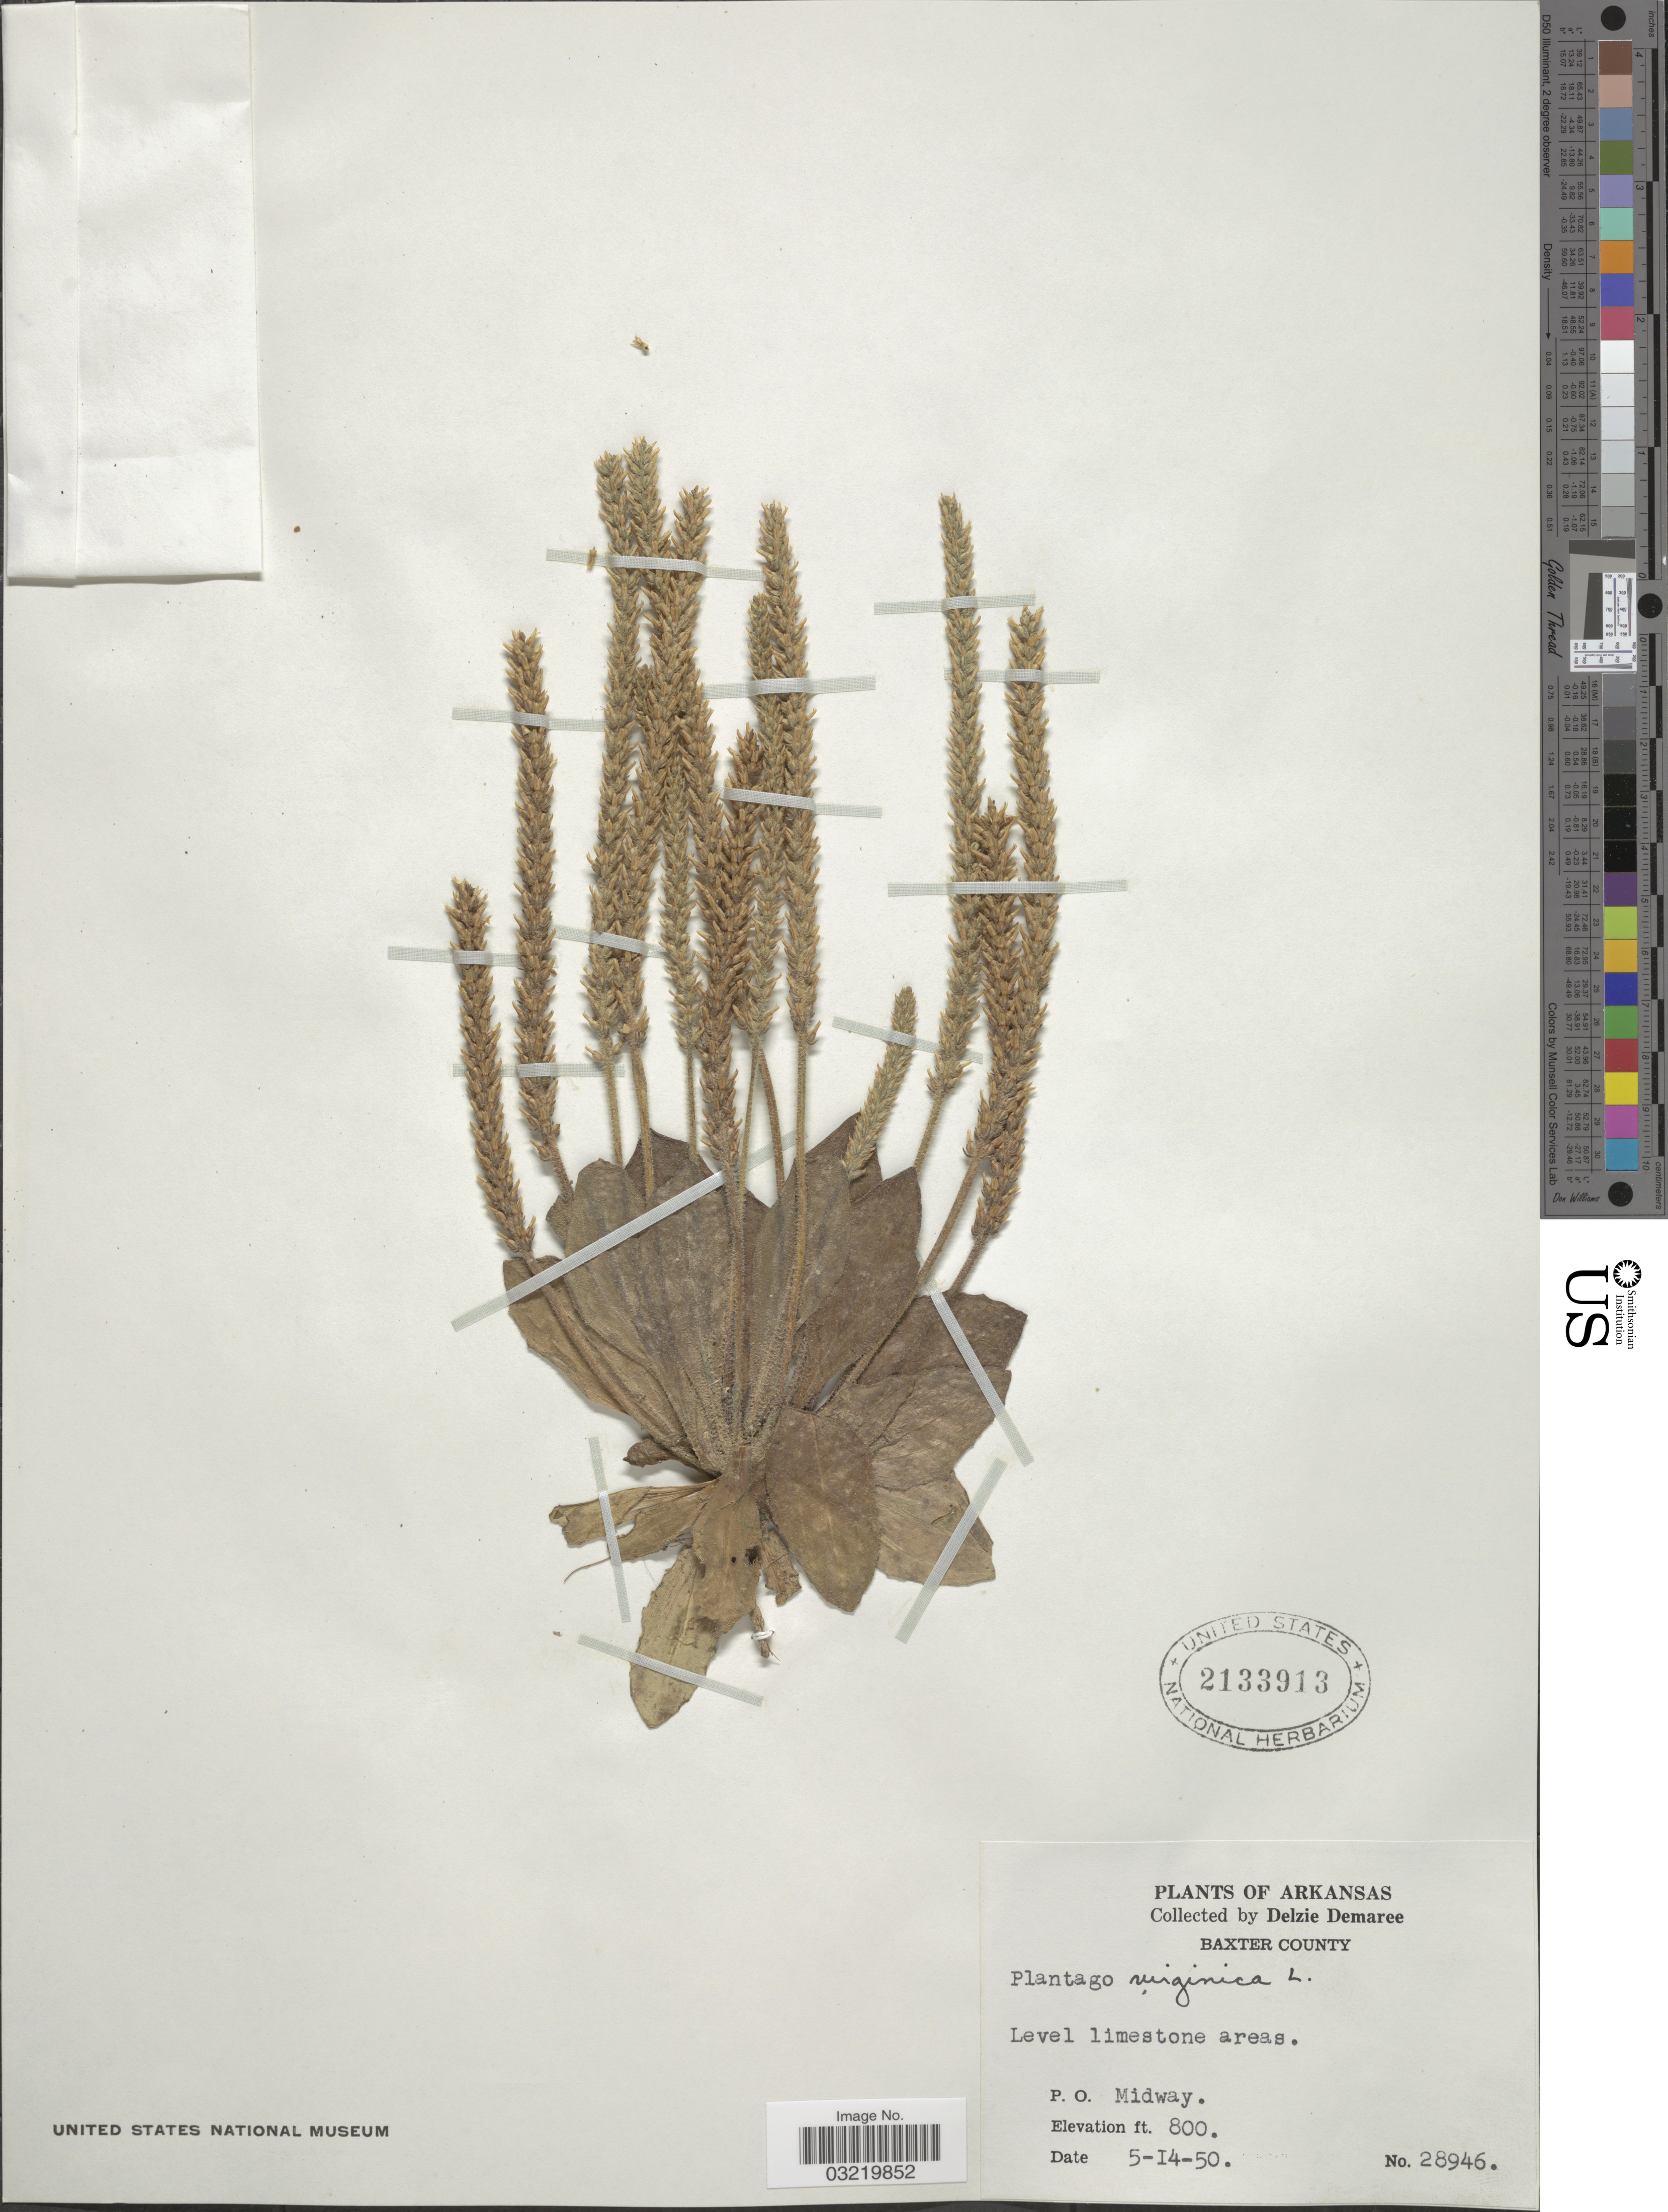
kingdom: Plantae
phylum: Tracheophyta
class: Magnoliopsida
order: Lamiales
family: Plantaginaceae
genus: Plantago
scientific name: Plantago virginica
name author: L.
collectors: D. Demaree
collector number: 28946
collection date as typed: Transcribed d/m/y: 14/5/50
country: United States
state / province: Arkansas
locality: Baxter County, P. O. Midway.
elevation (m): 244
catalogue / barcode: US 2133913